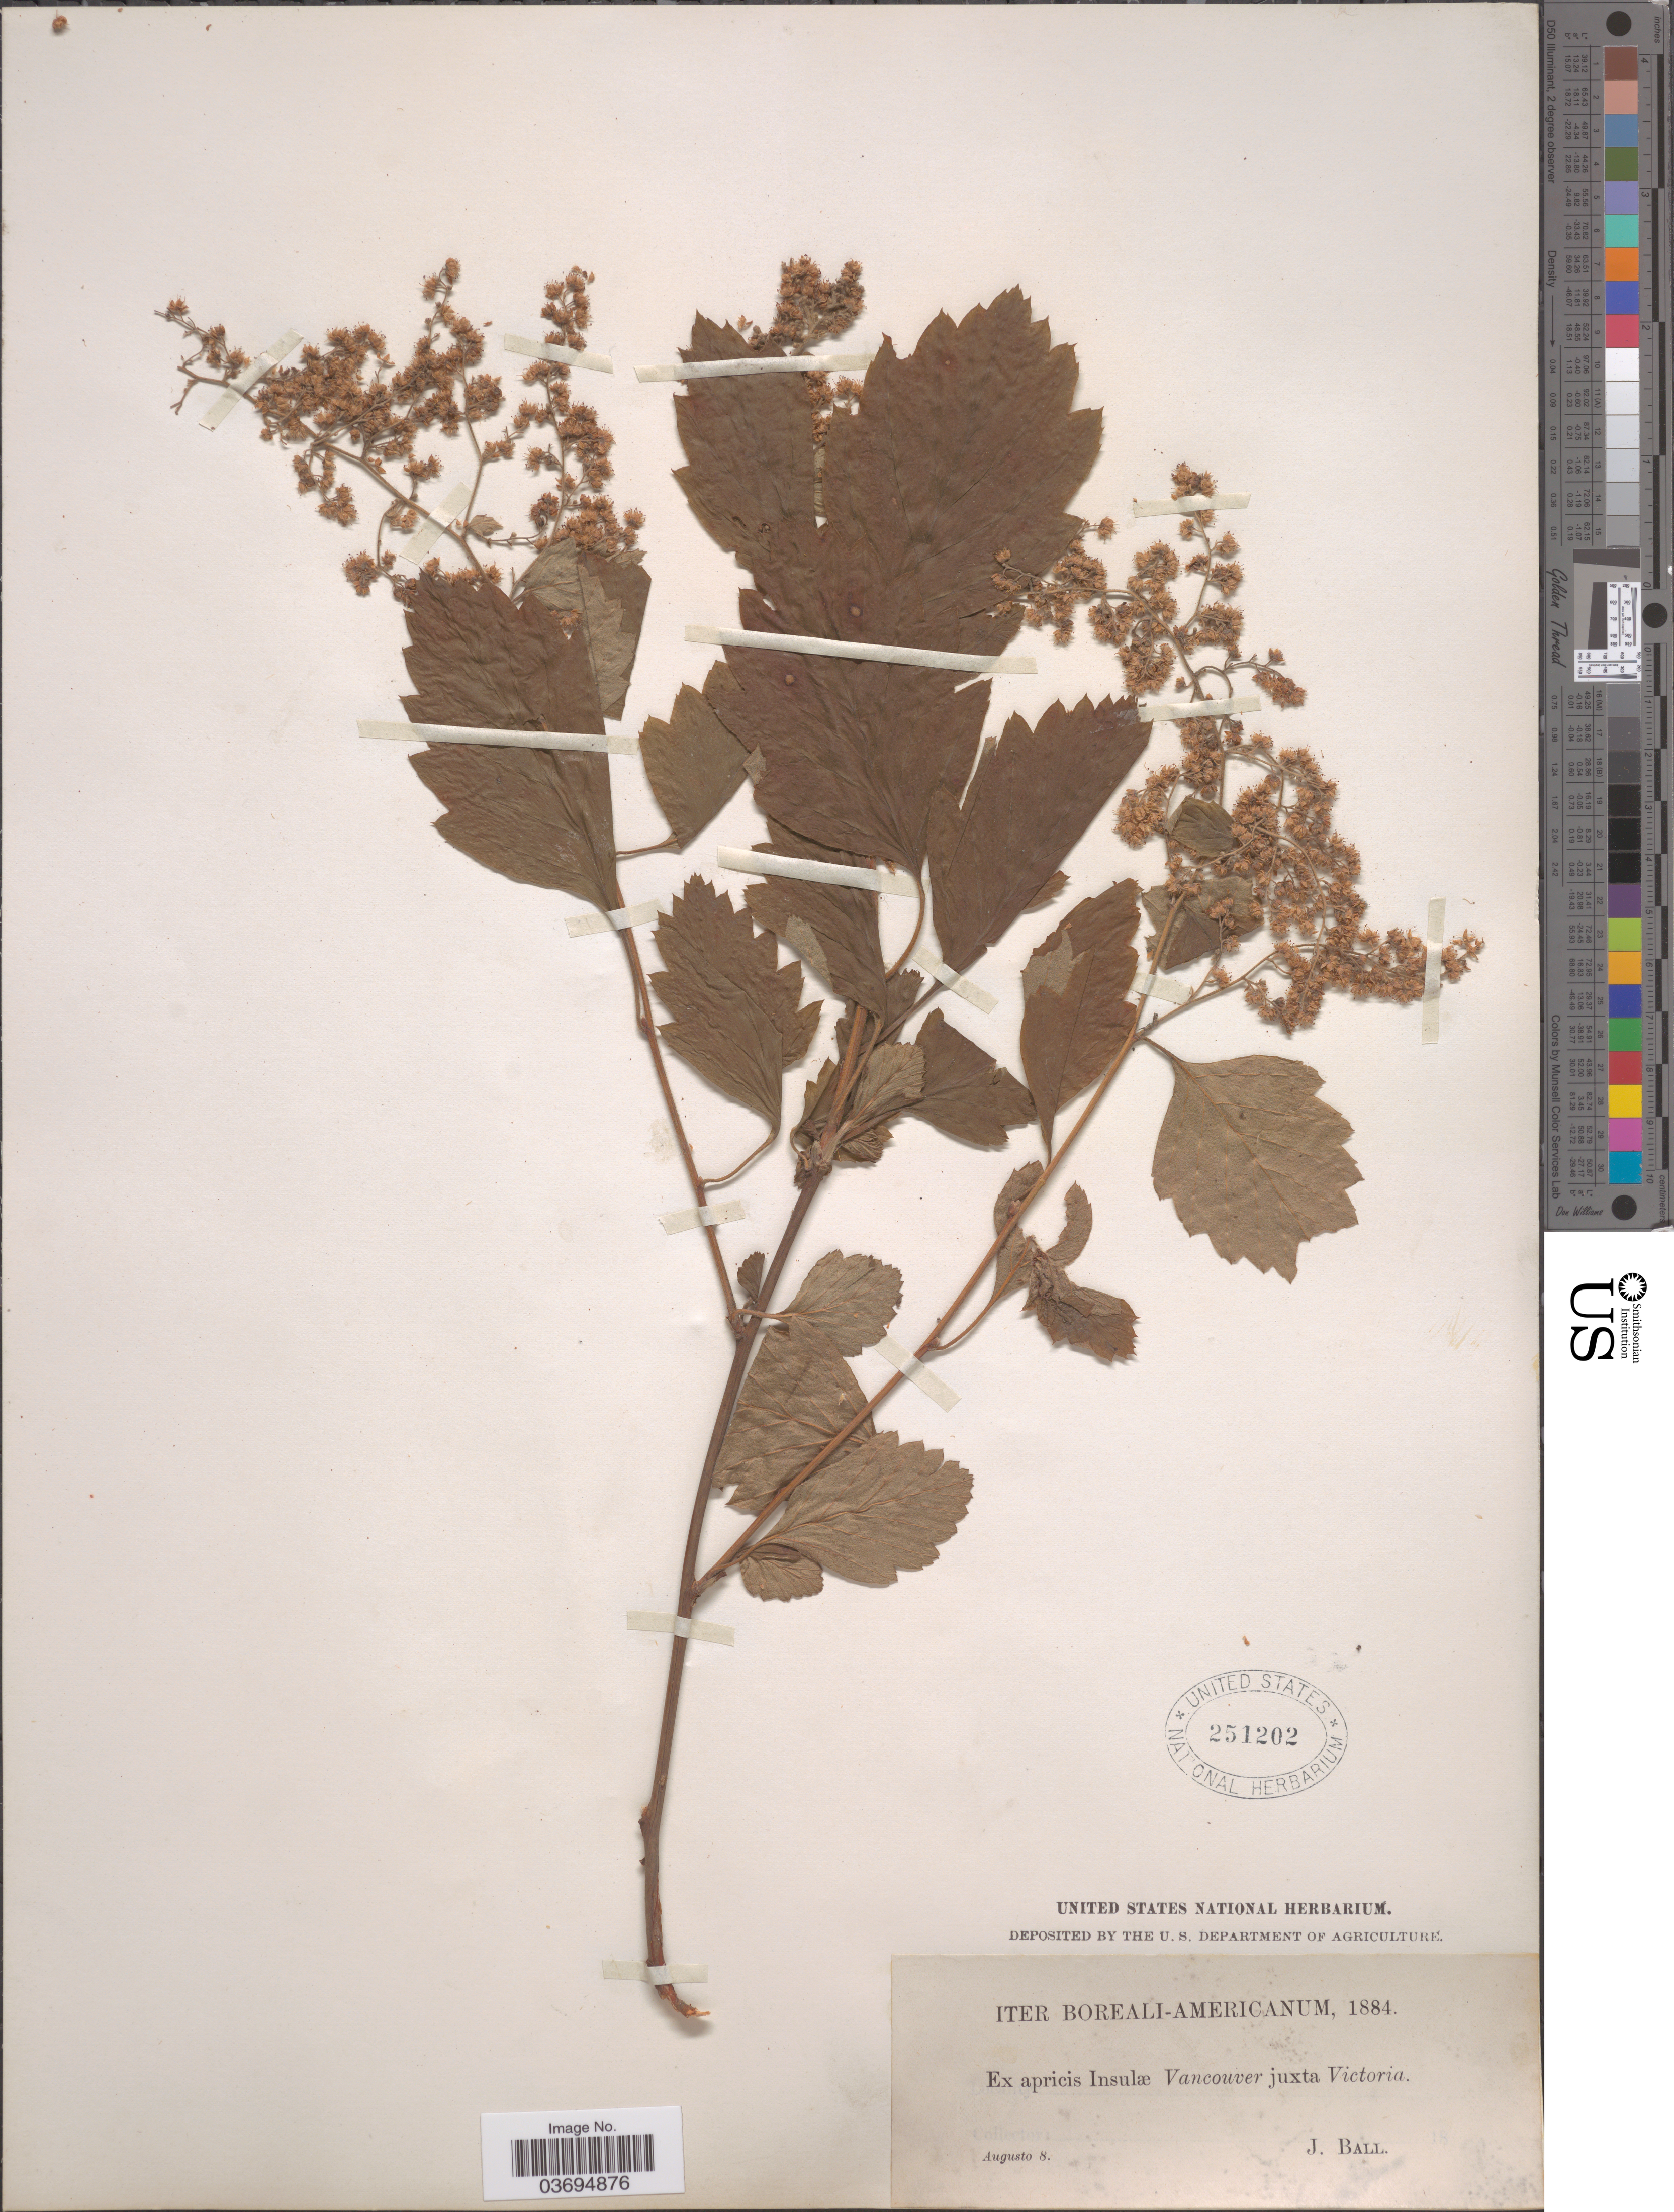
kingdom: Plantae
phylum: Tracheophyta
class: Magnoliopsida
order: Rosales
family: Rosaceae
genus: Holodiscus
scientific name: Holodiscus discolor var. discolor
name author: (Pursh) Maxim.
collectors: J. Ball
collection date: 1884-08-08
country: Canada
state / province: British Columbia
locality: Iter Boreali-Americanum. Ex apricis Insulae Vancouver juxta Victoria.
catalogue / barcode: US 251202